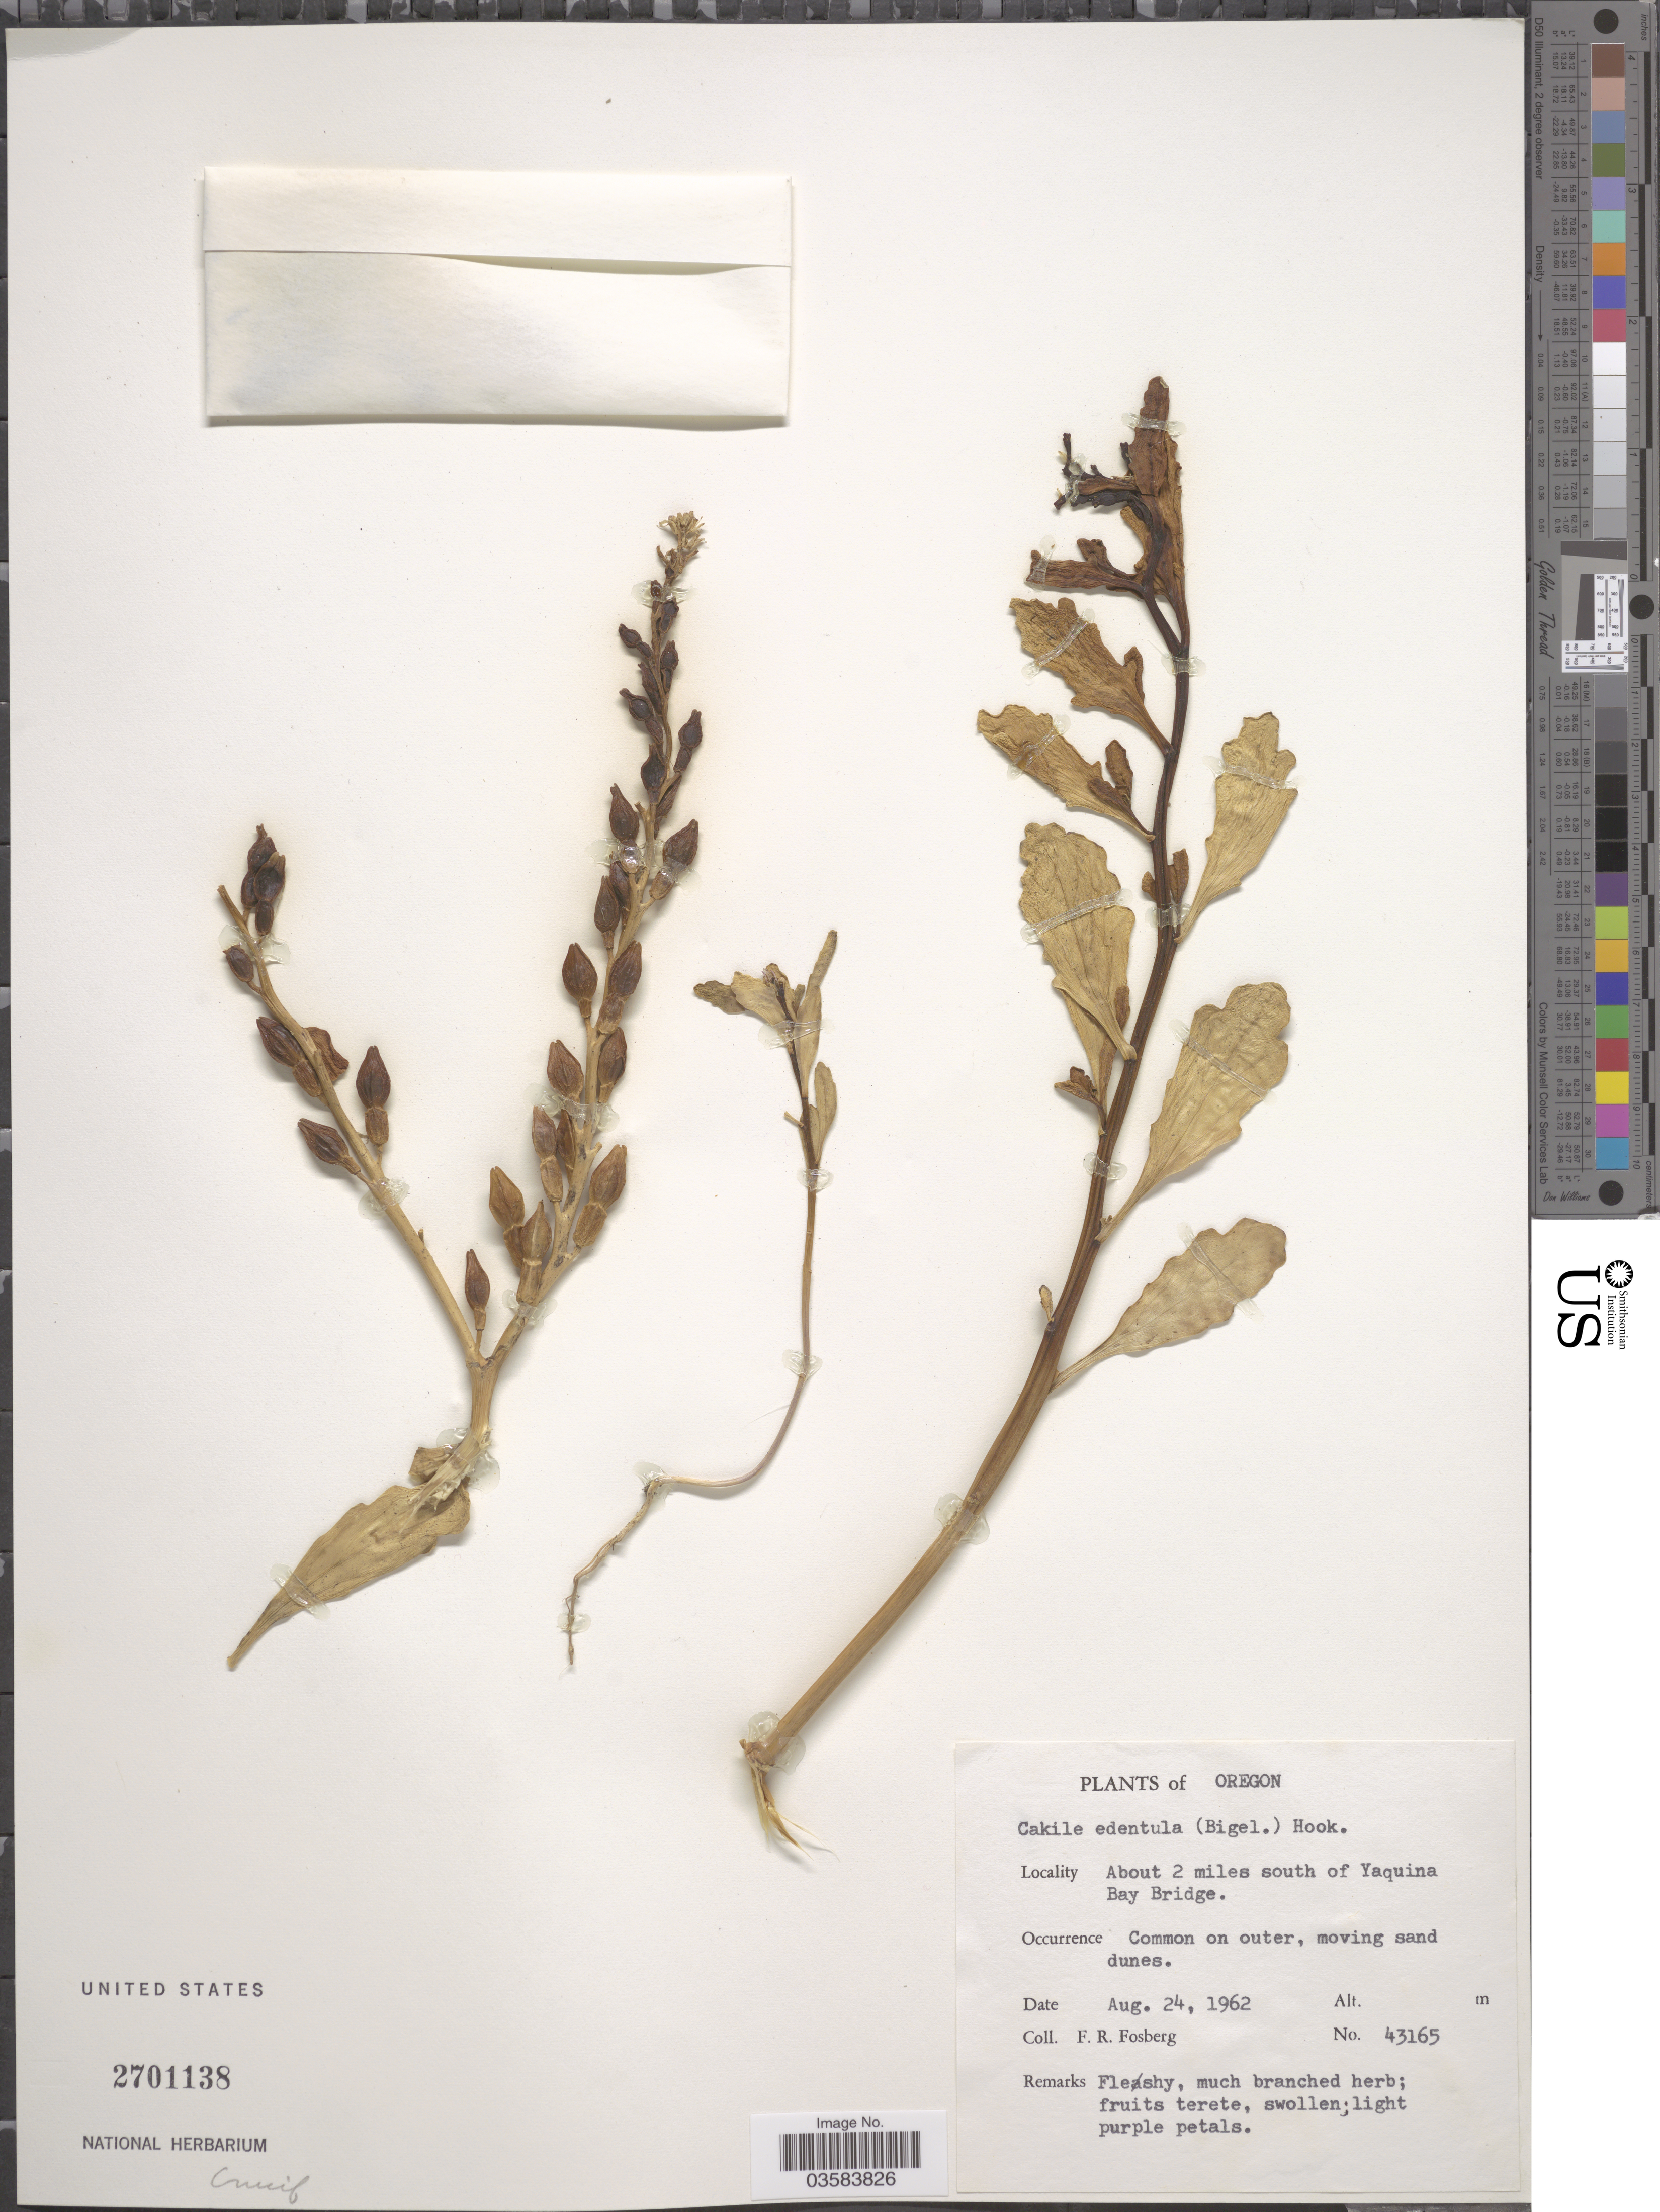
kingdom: Plantae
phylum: Tracheophyta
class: Magnoliopsida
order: Brassicales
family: Brassicaceae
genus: Cakile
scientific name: Cakile edentula var. edentula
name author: (Bigelow) Hook.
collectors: F. R. Fosberg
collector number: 43165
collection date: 1962-08-24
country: United States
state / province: Oregon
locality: About 2 miles south of Yaquina Bay Bridge. Common on outer, moving sand dunes.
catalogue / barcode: US 2701138